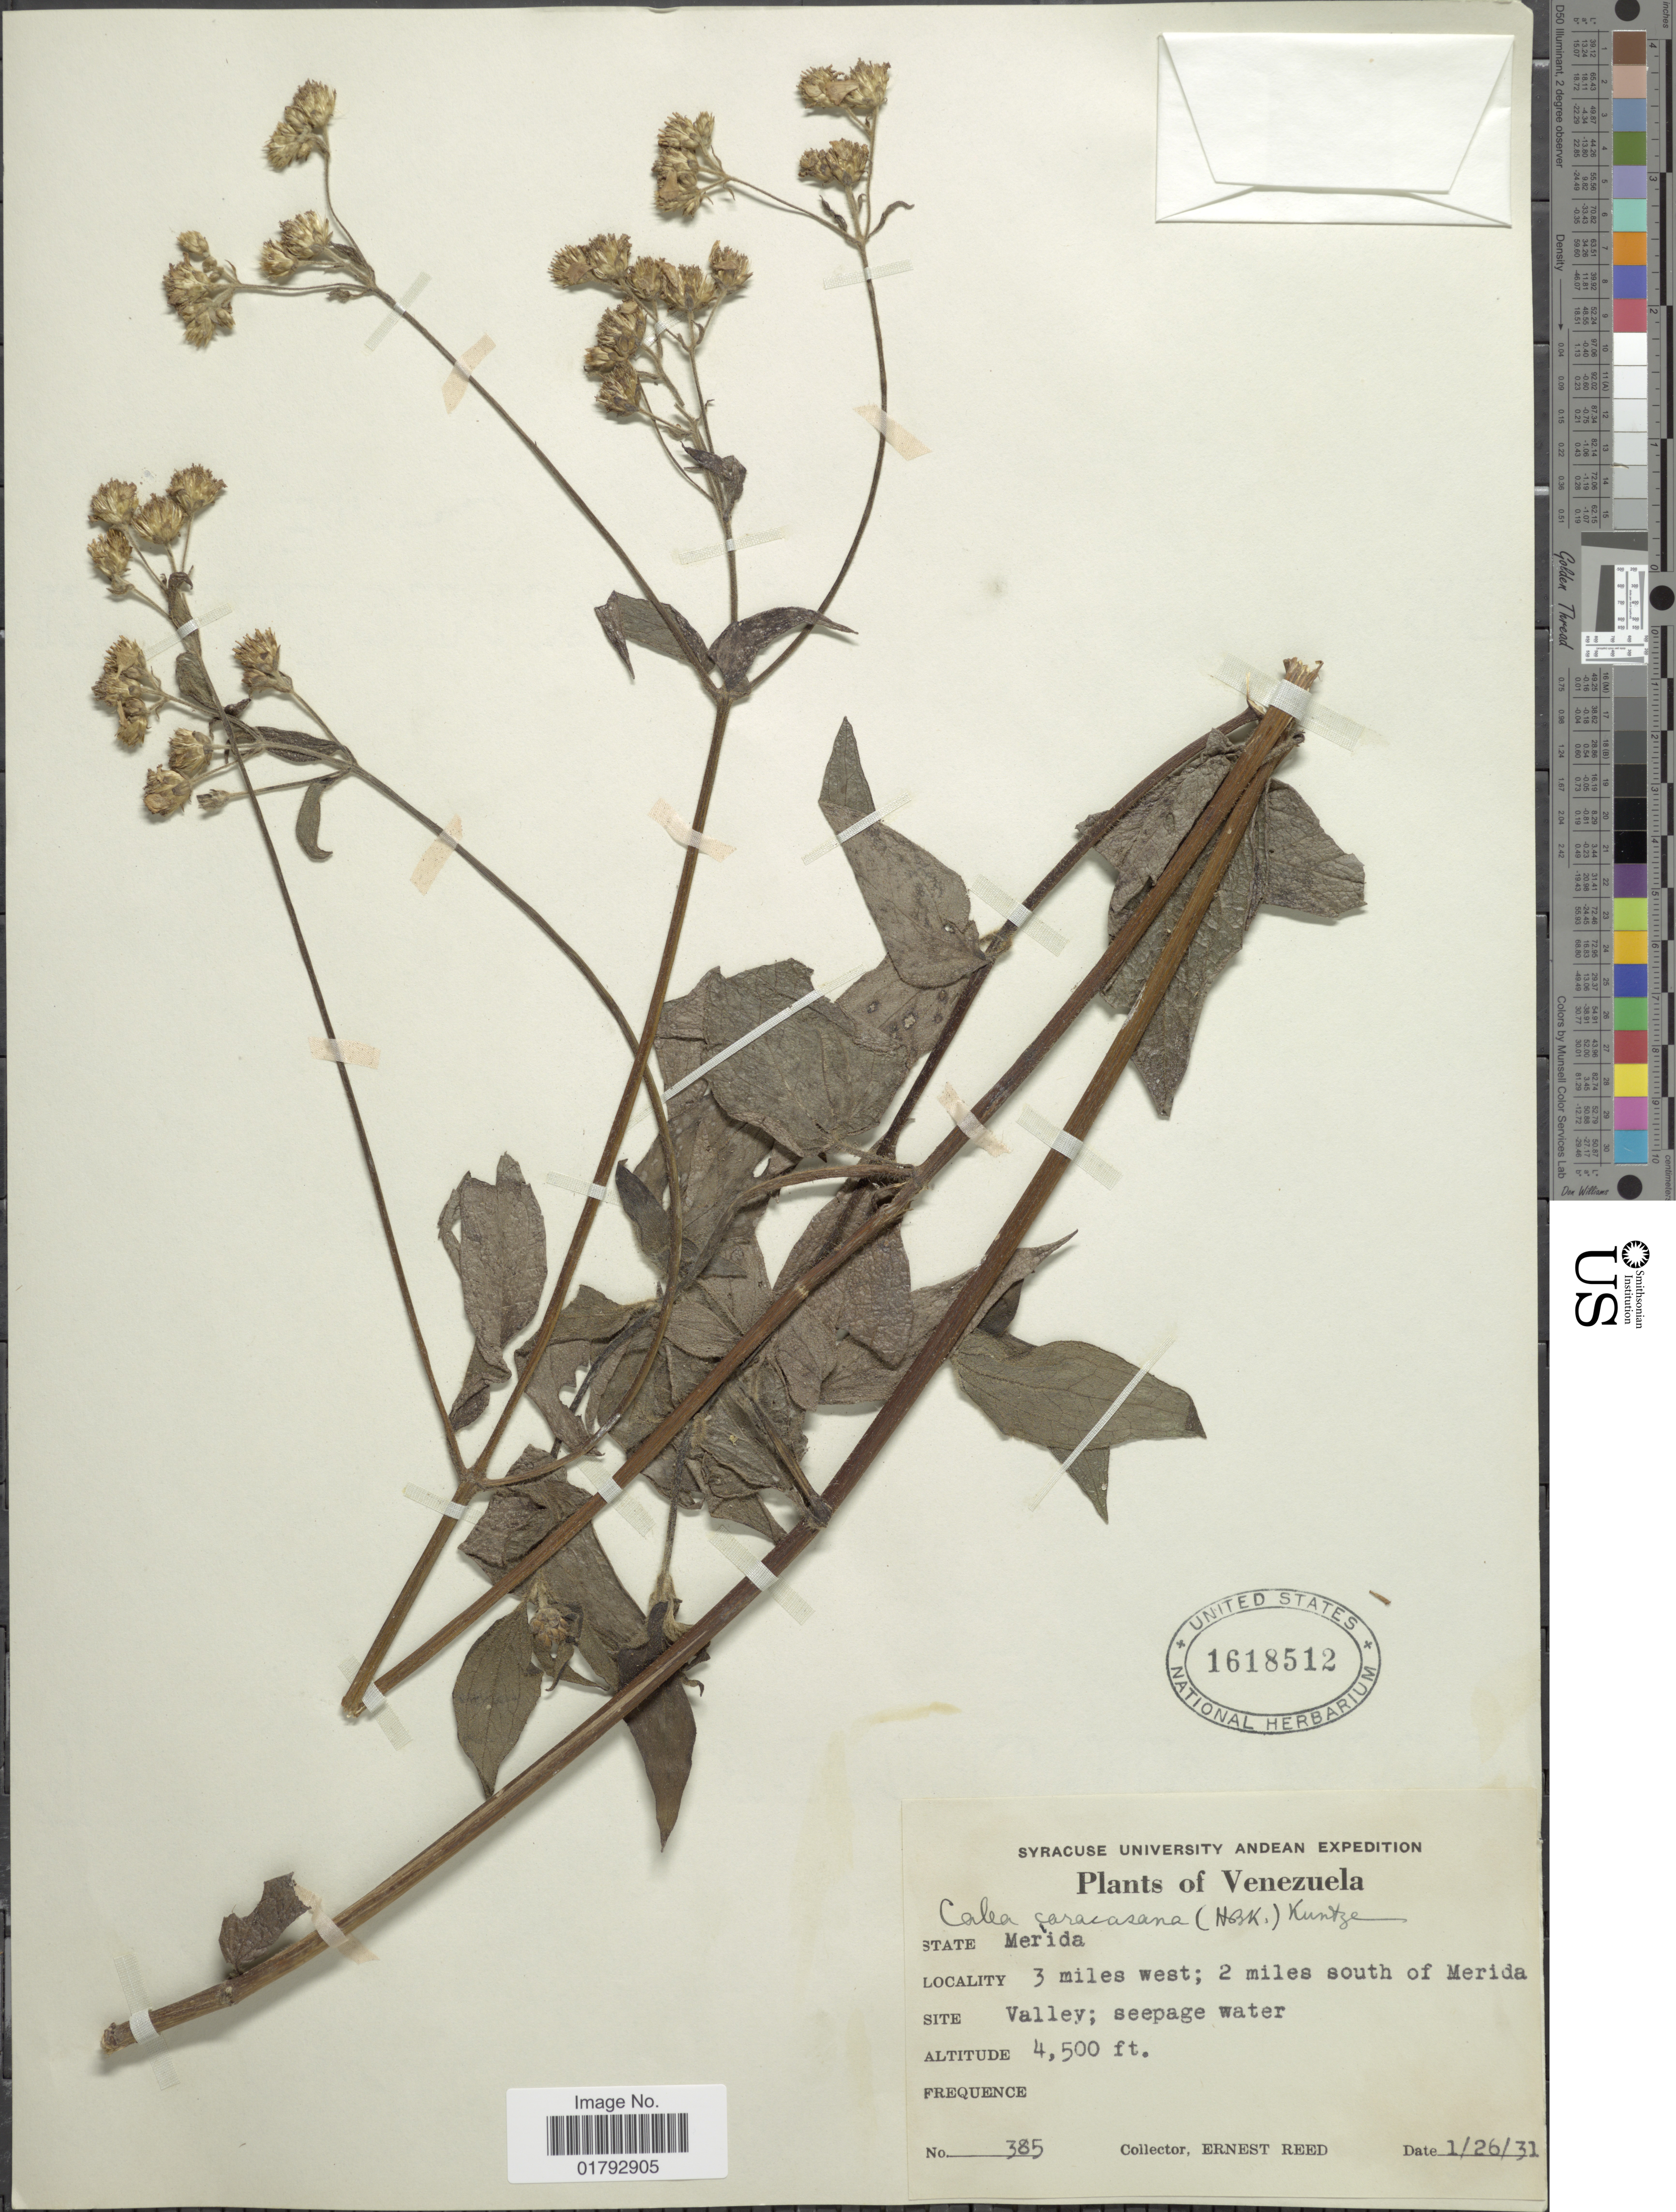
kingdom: Plantae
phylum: Tracheophyta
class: Magnoliopsida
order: Asterales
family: Asteraceae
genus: Alloispermum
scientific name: Alloispermum caracasanum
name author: (Kunth) H. Rob.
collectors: E. Reed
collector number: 385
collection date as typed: Transcribed d/m/y: 26/1/31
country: Venezuela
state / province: Mérida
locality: State Merida. 3 miles west; 2 miles south of Merida, Valley.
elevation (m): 1372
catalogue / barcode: US 1618512